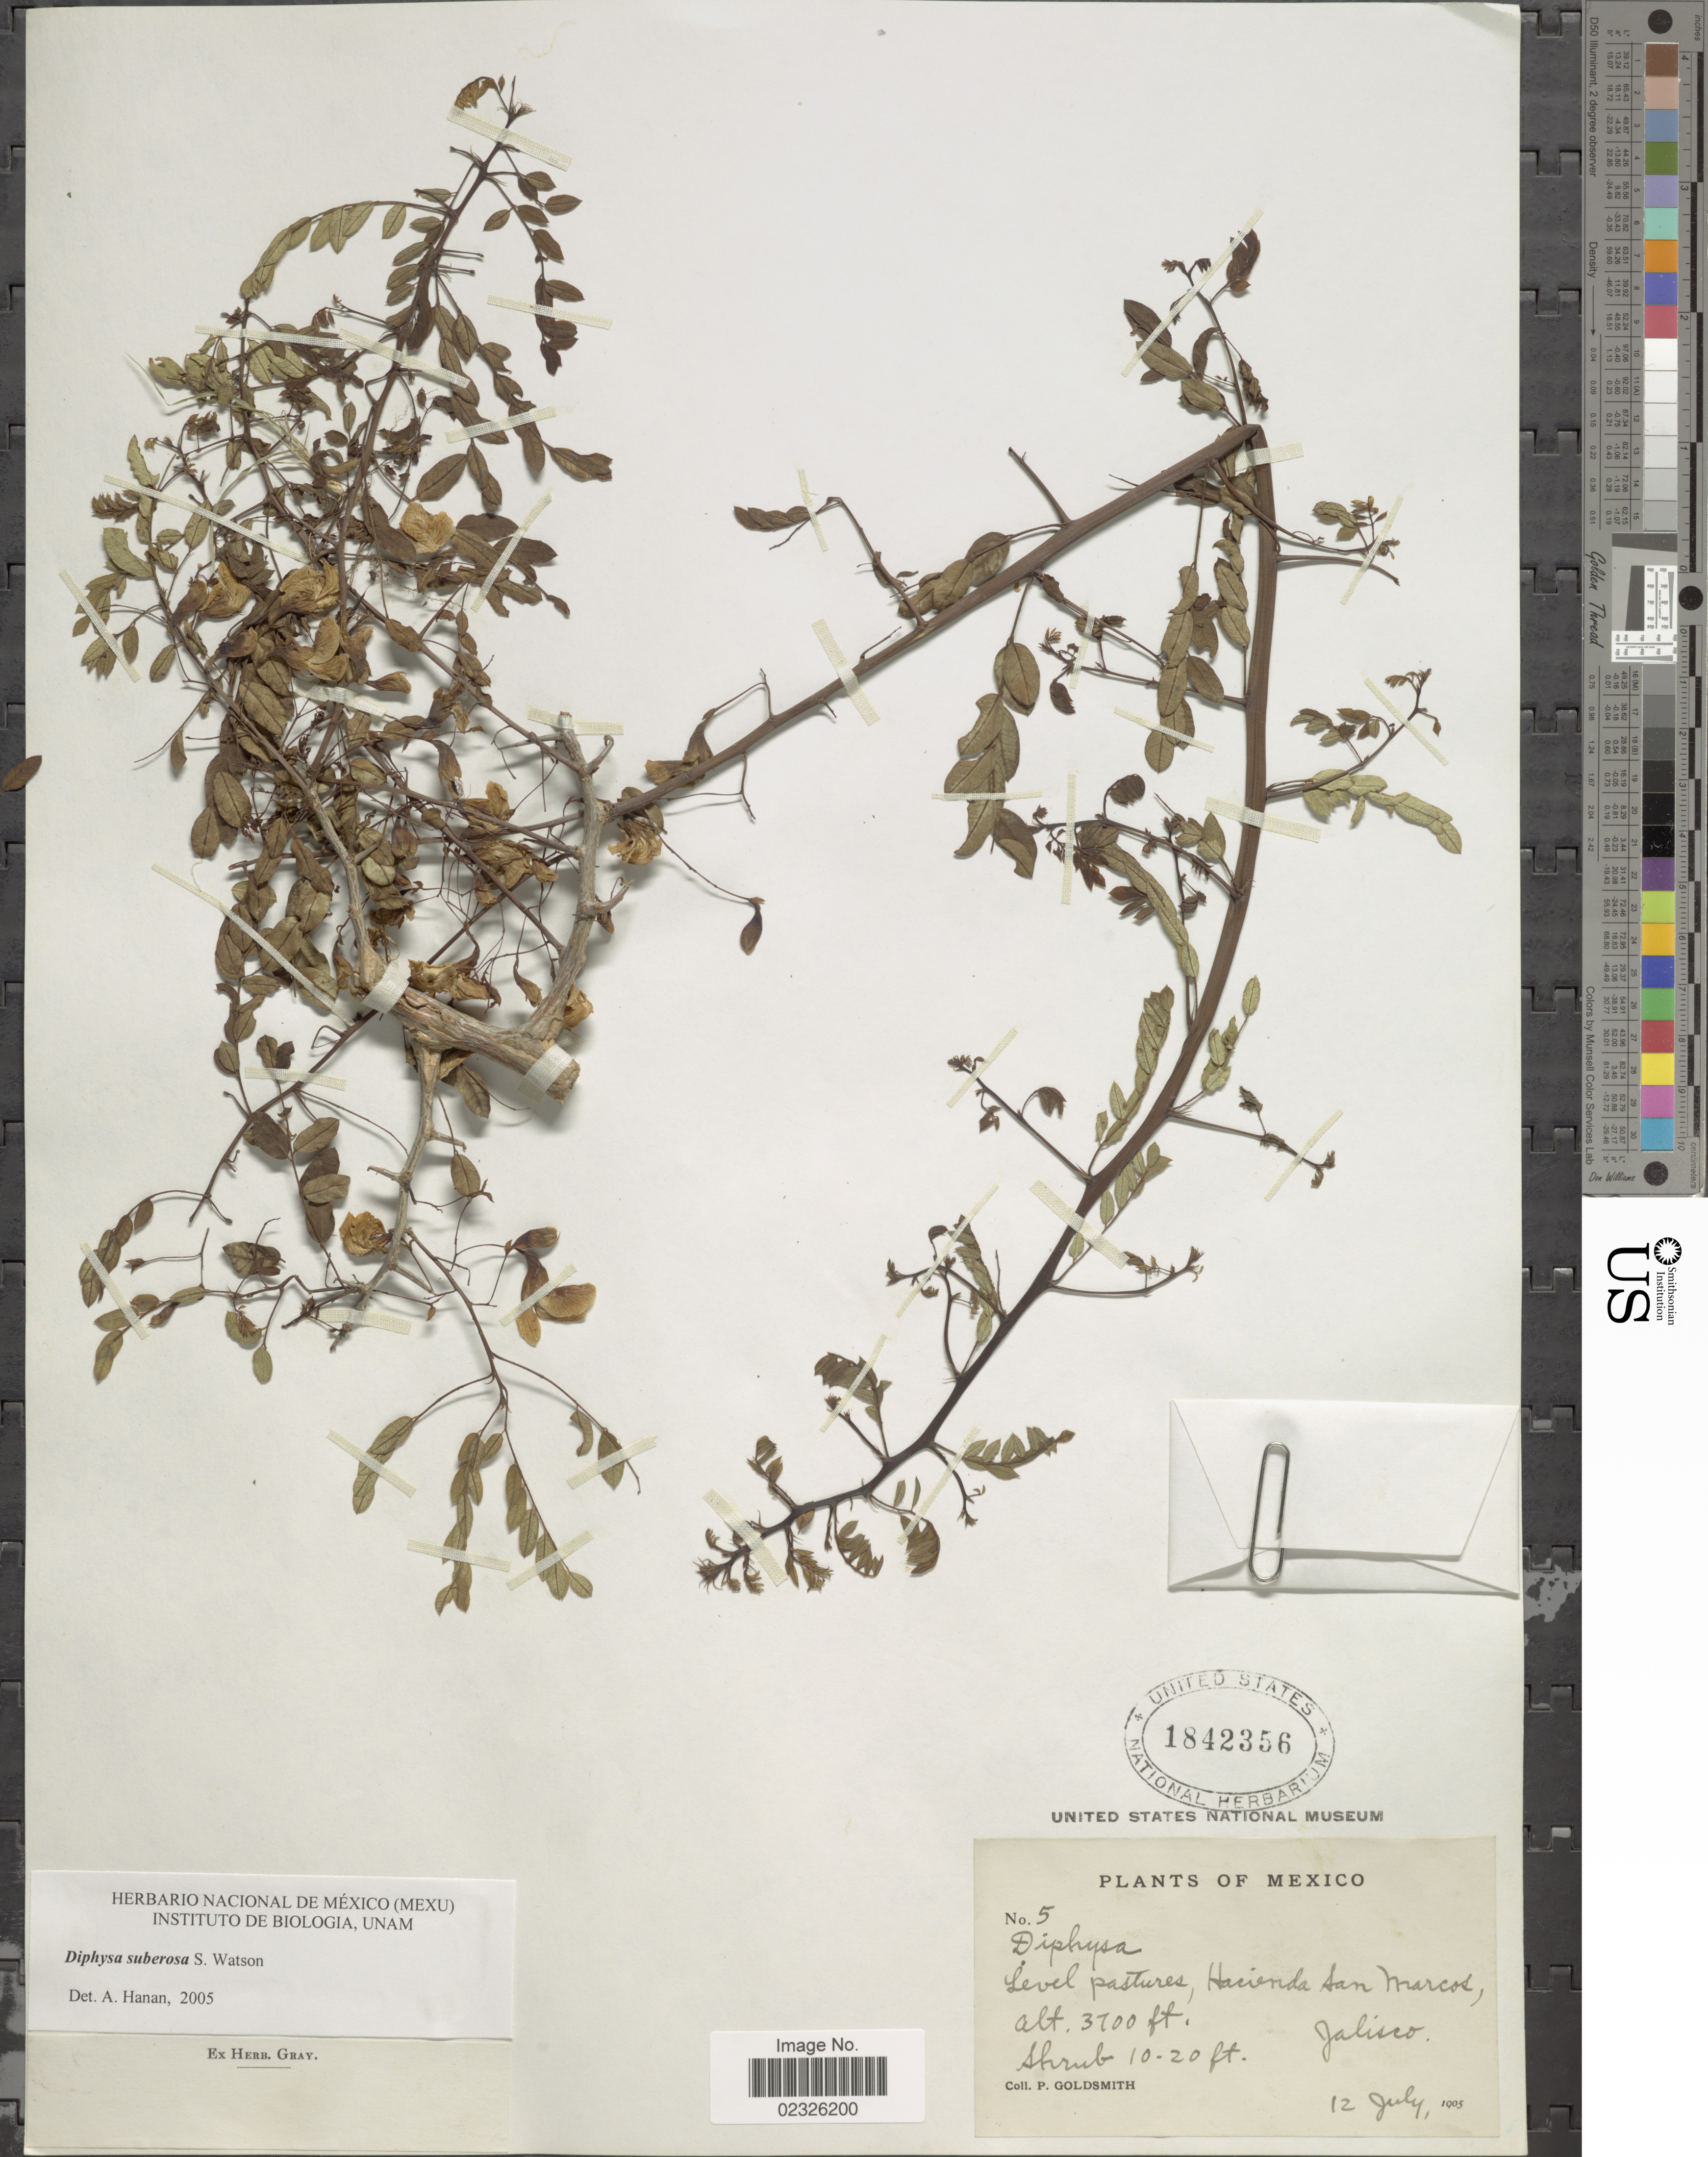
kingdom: Plantae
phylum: Tracheophyta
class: Magnoliopsida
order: Fabales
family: Fabaceae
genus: Diphysa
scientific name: Diphysa suberosa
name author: S. Watson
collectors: P. Goldsmith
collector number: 5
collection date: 1905-07-12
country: Mexico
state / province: Jalisco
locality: Level pasture, Hacienda San Marcos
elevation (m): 1128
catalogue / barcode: US 1842356